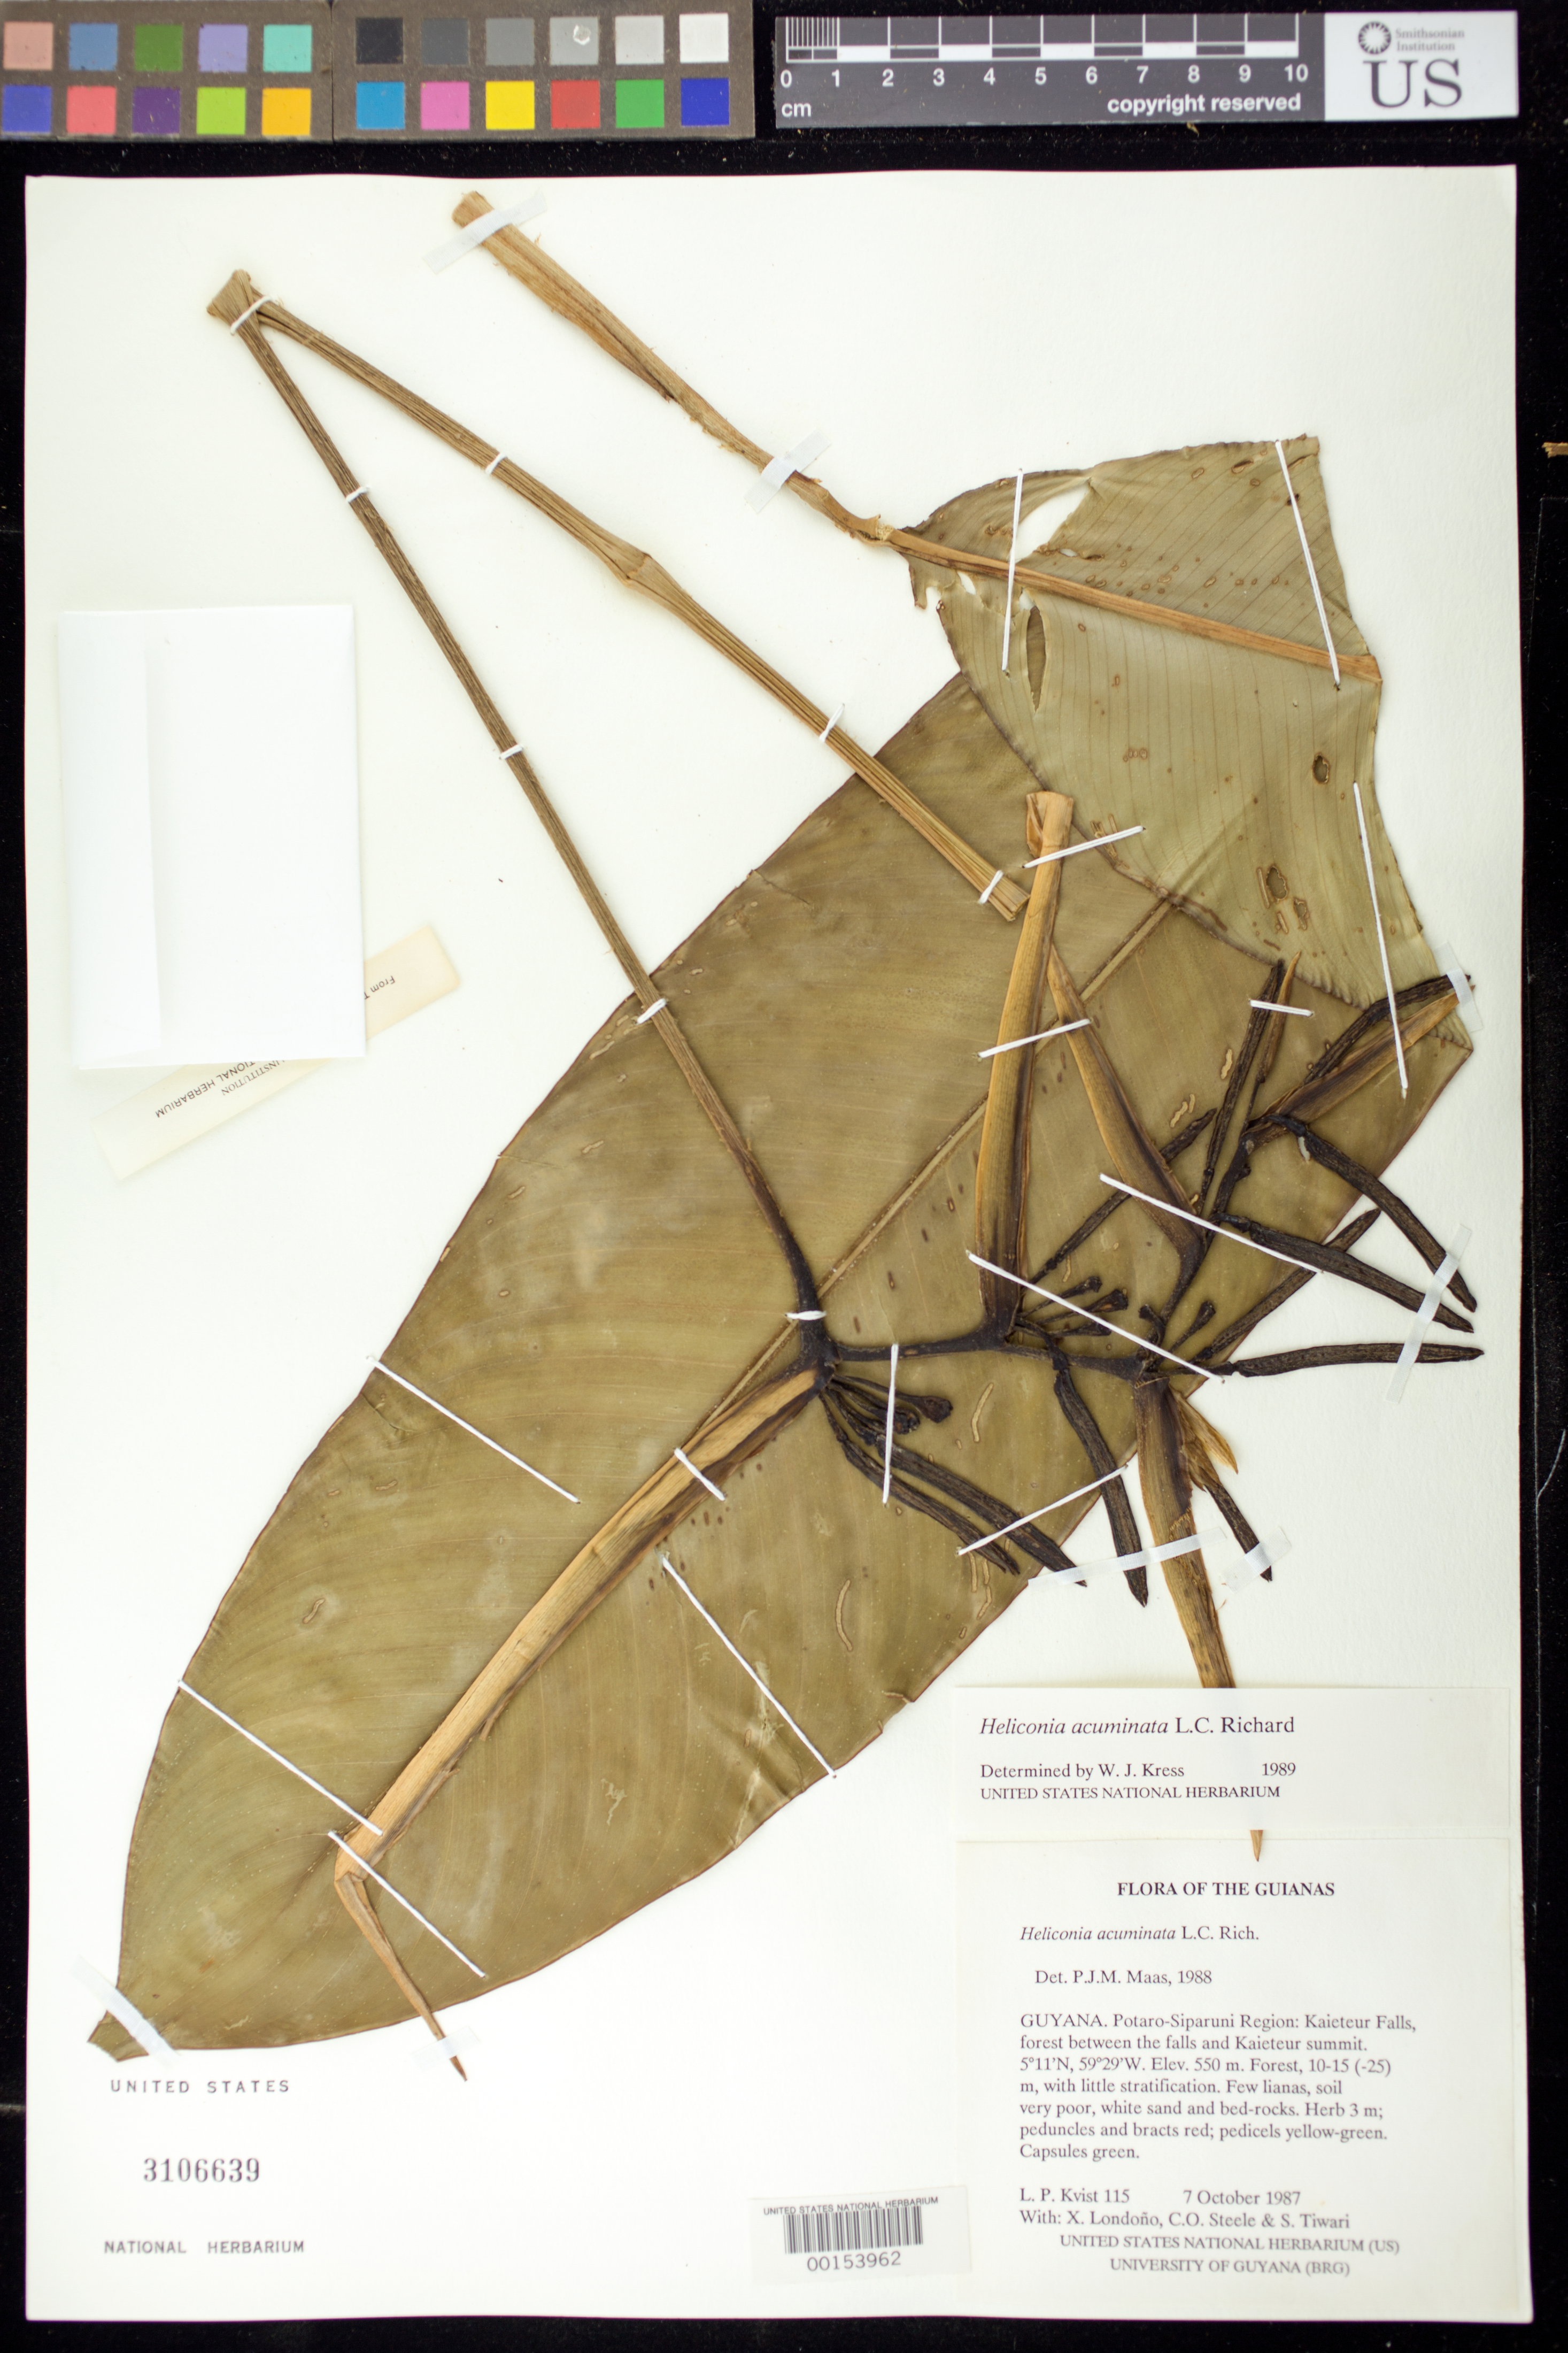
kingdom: Plantae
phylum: Tracheophyta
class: Liliopsida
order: Zingiberales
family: Heliconiaceae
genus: Heliconia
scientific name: Heliconia acuminata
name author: A. Rich.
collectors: L. P. Kvist, X. Londoño, O. C. Steele & S. Tiwari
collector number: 115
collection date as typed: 07 Oct 1987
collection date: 1987-10-07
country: Guyana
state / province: Potaro-Siparuni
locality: Kaieteur falls, forest between falls and kaieteur summit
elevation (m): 550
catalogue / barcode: US 3106639